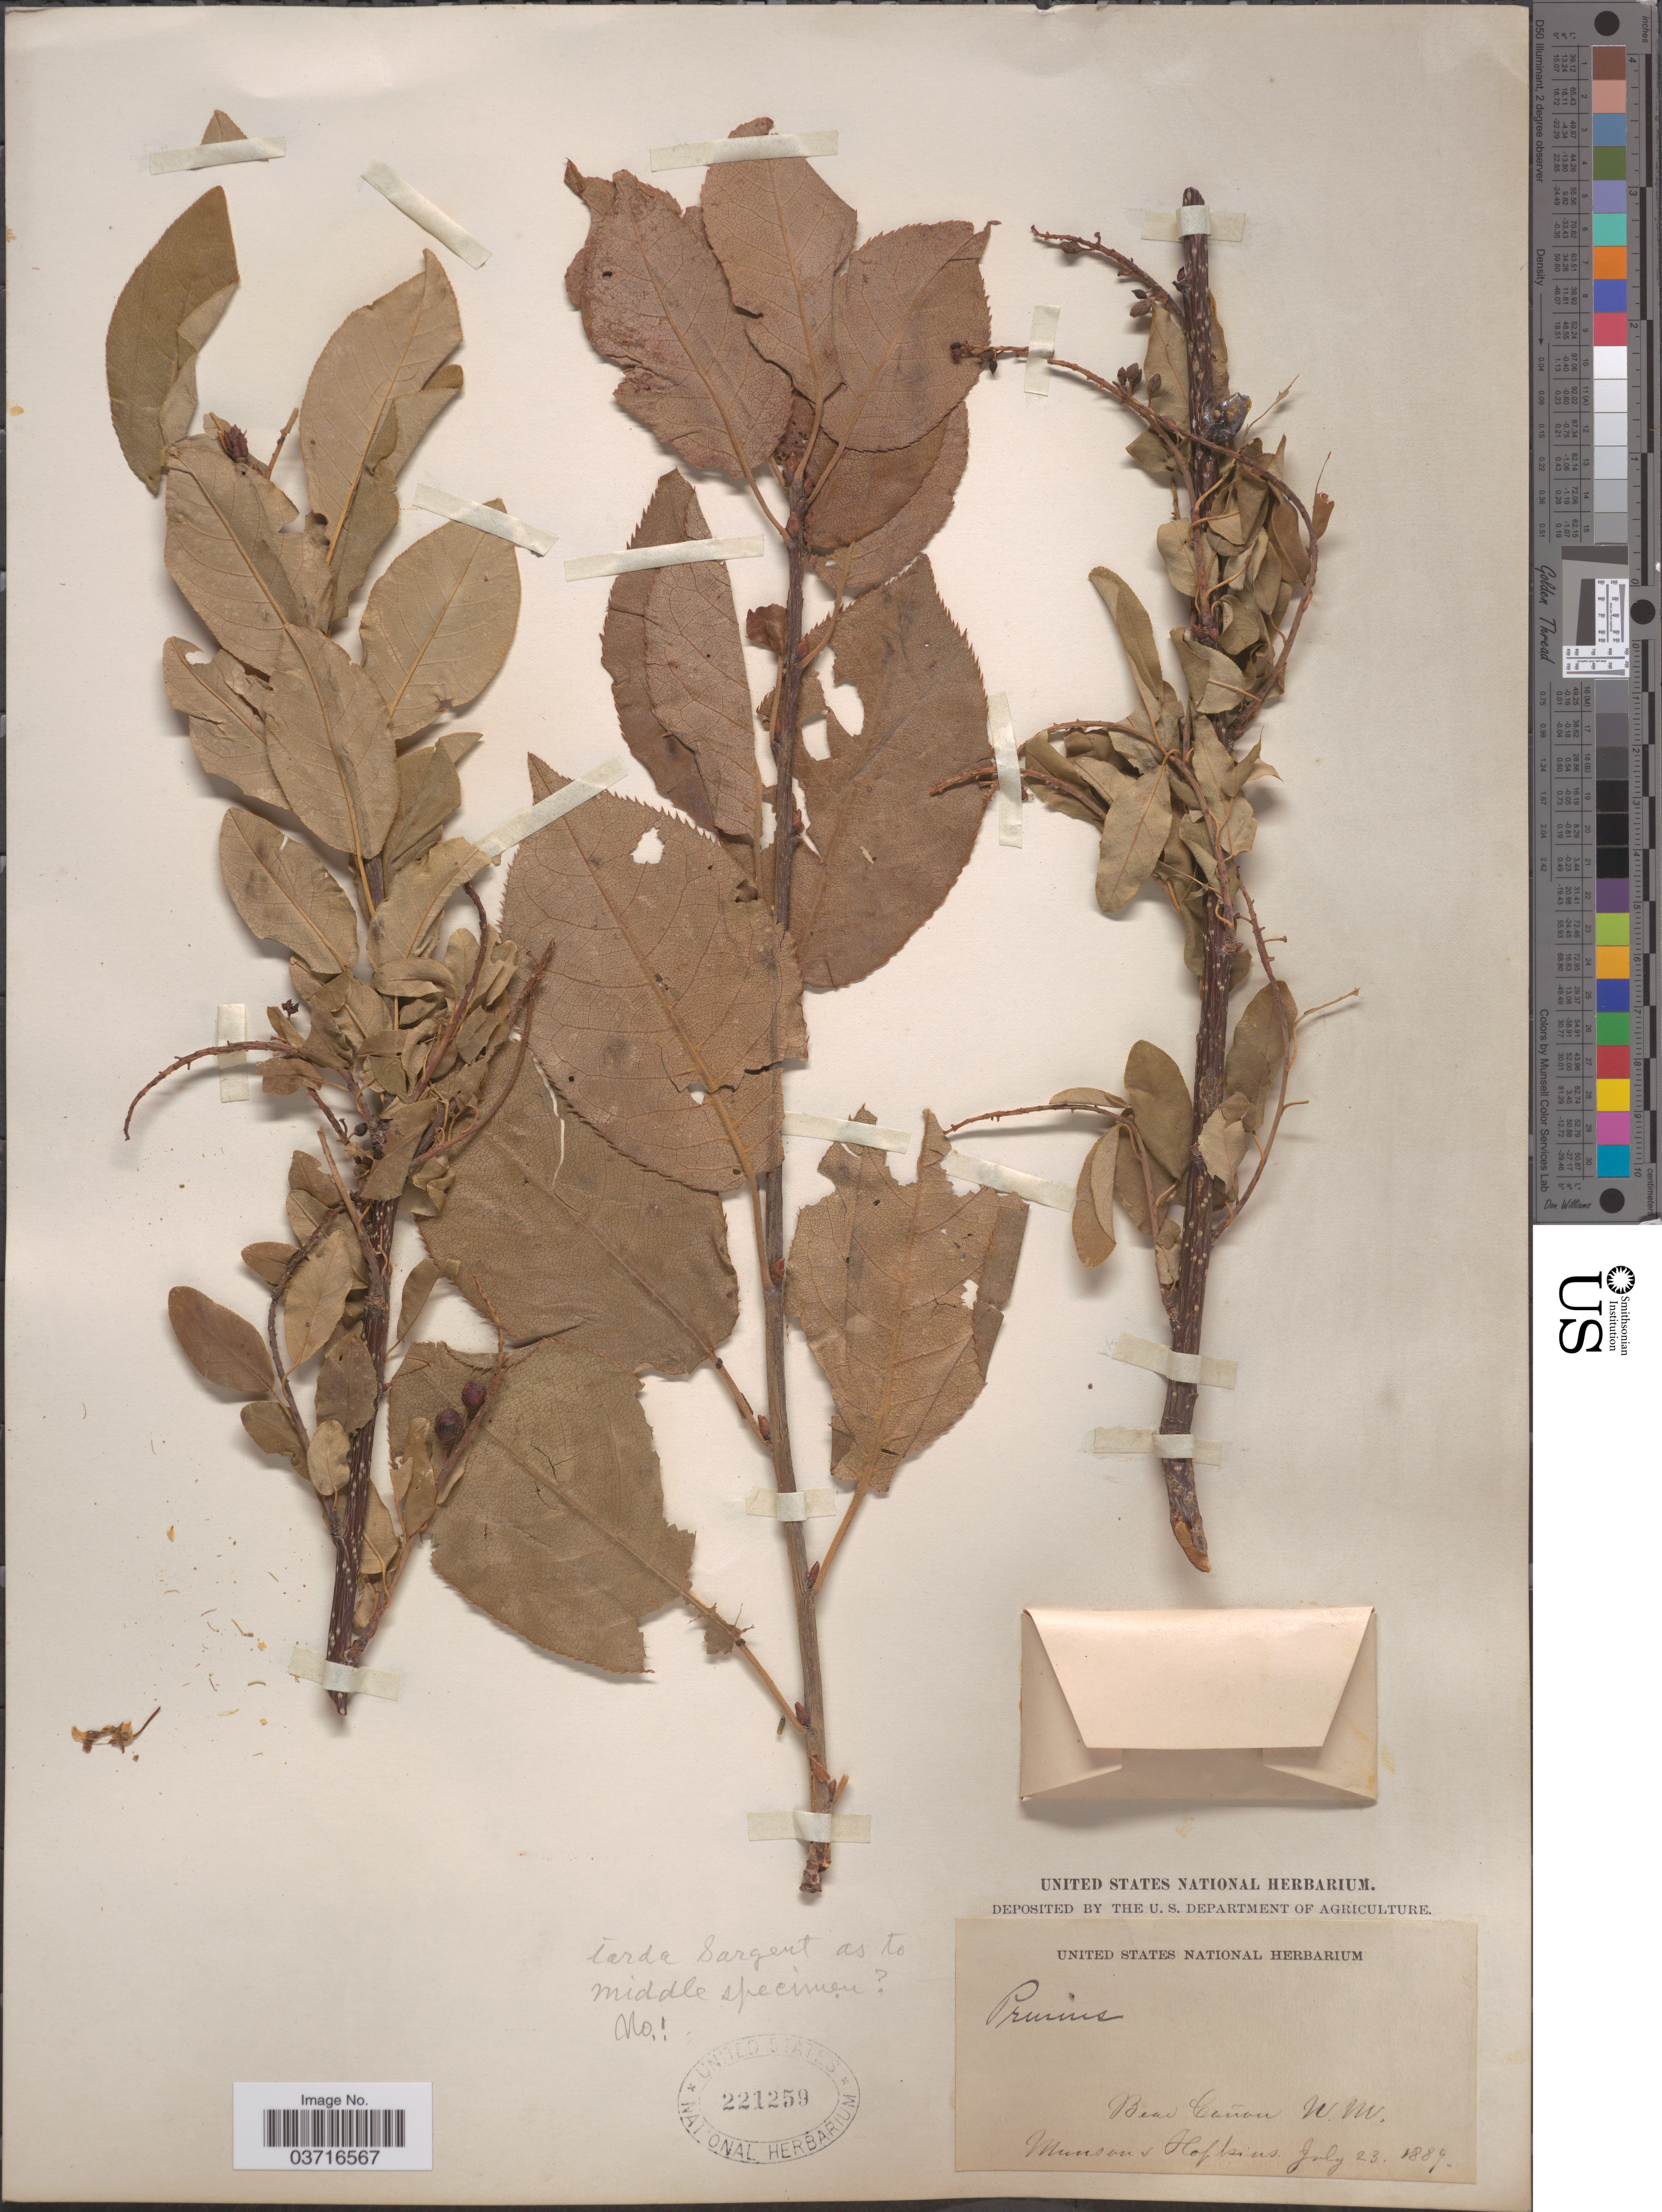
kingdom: Plantae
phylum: Tracheophyta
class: Magnoliopsida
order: Rosales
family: Rosaceae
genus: Prunus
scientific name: Prunus sp.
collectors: -. Munson & -- Hopkins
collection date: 1889-07-23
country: United States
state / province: New Mexico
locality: Bear Cañon.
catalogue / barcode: US 221259